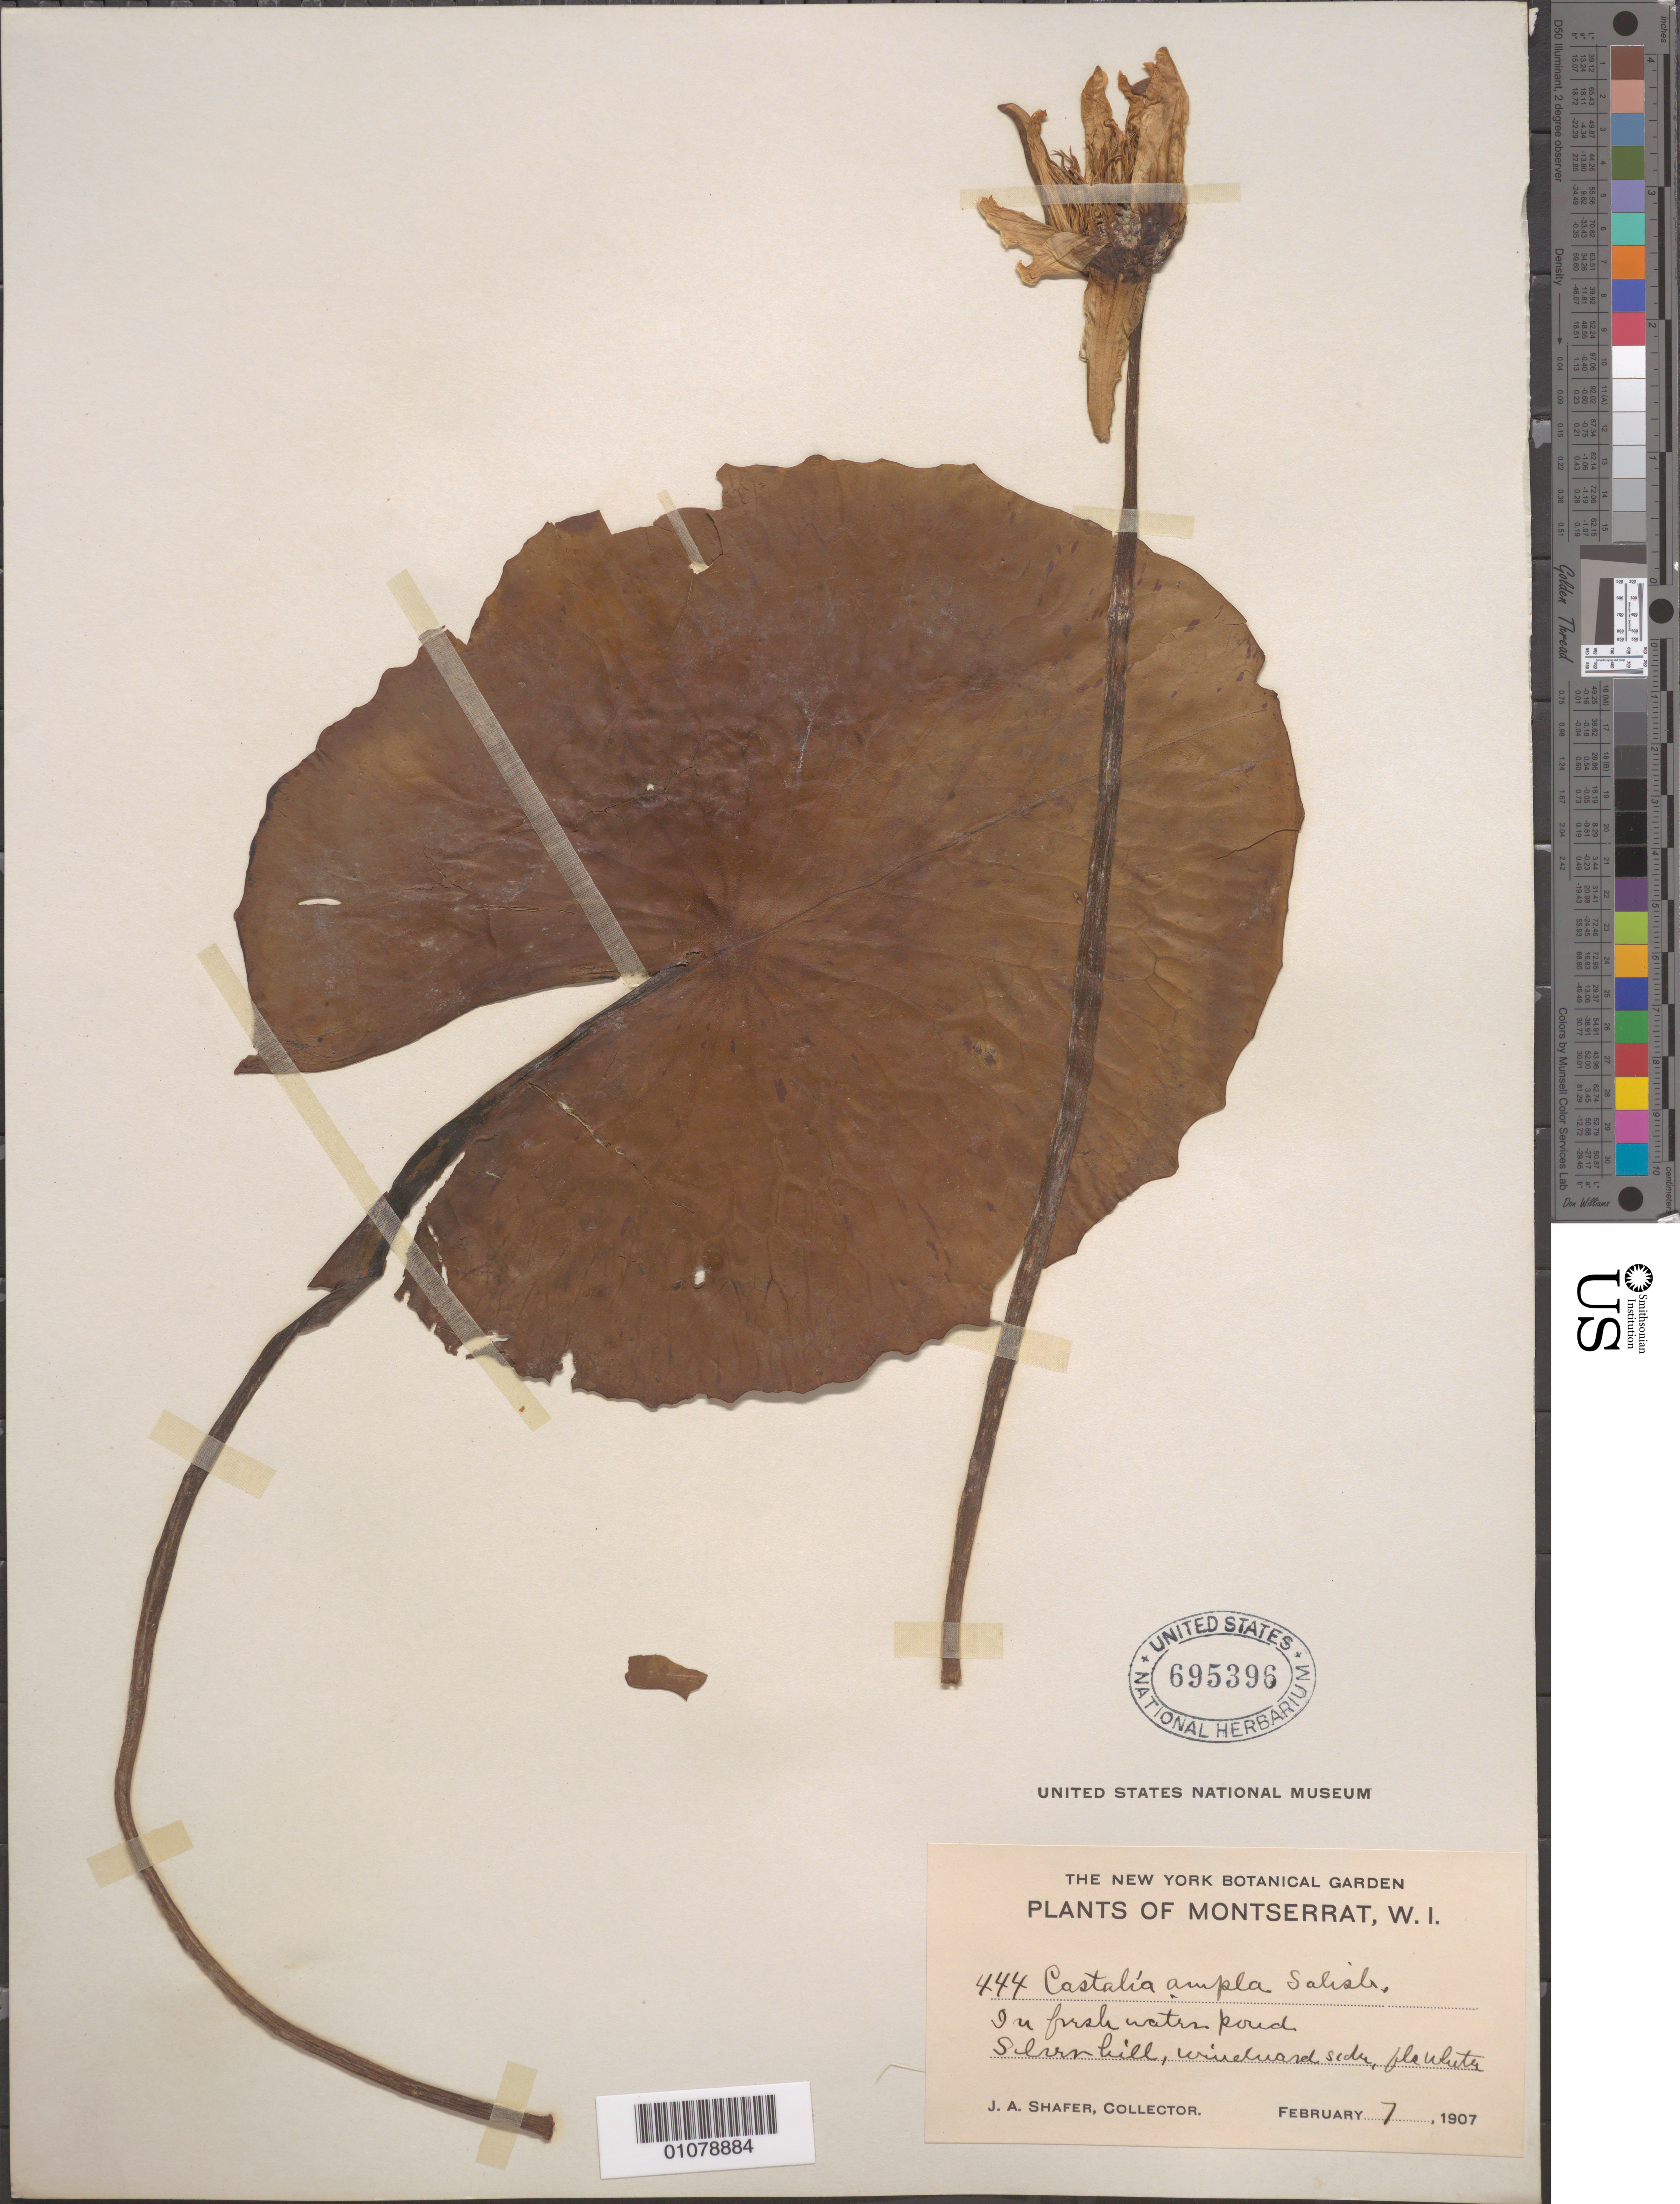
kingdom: Plantae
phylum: Tracheophyta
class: Magnoliopsida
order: Nymphaeales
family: Nymphaeaceae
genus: Nymphaea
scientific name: Nymphaea ampla var. pulchella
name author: (DC.) Casp.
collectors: J. A. Shafer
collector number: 444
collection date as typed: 07 Feb 1907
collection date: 1907-02-07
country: Montserrat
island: Montserrat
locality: Slirn hill, windward side.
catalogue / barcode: US 695396